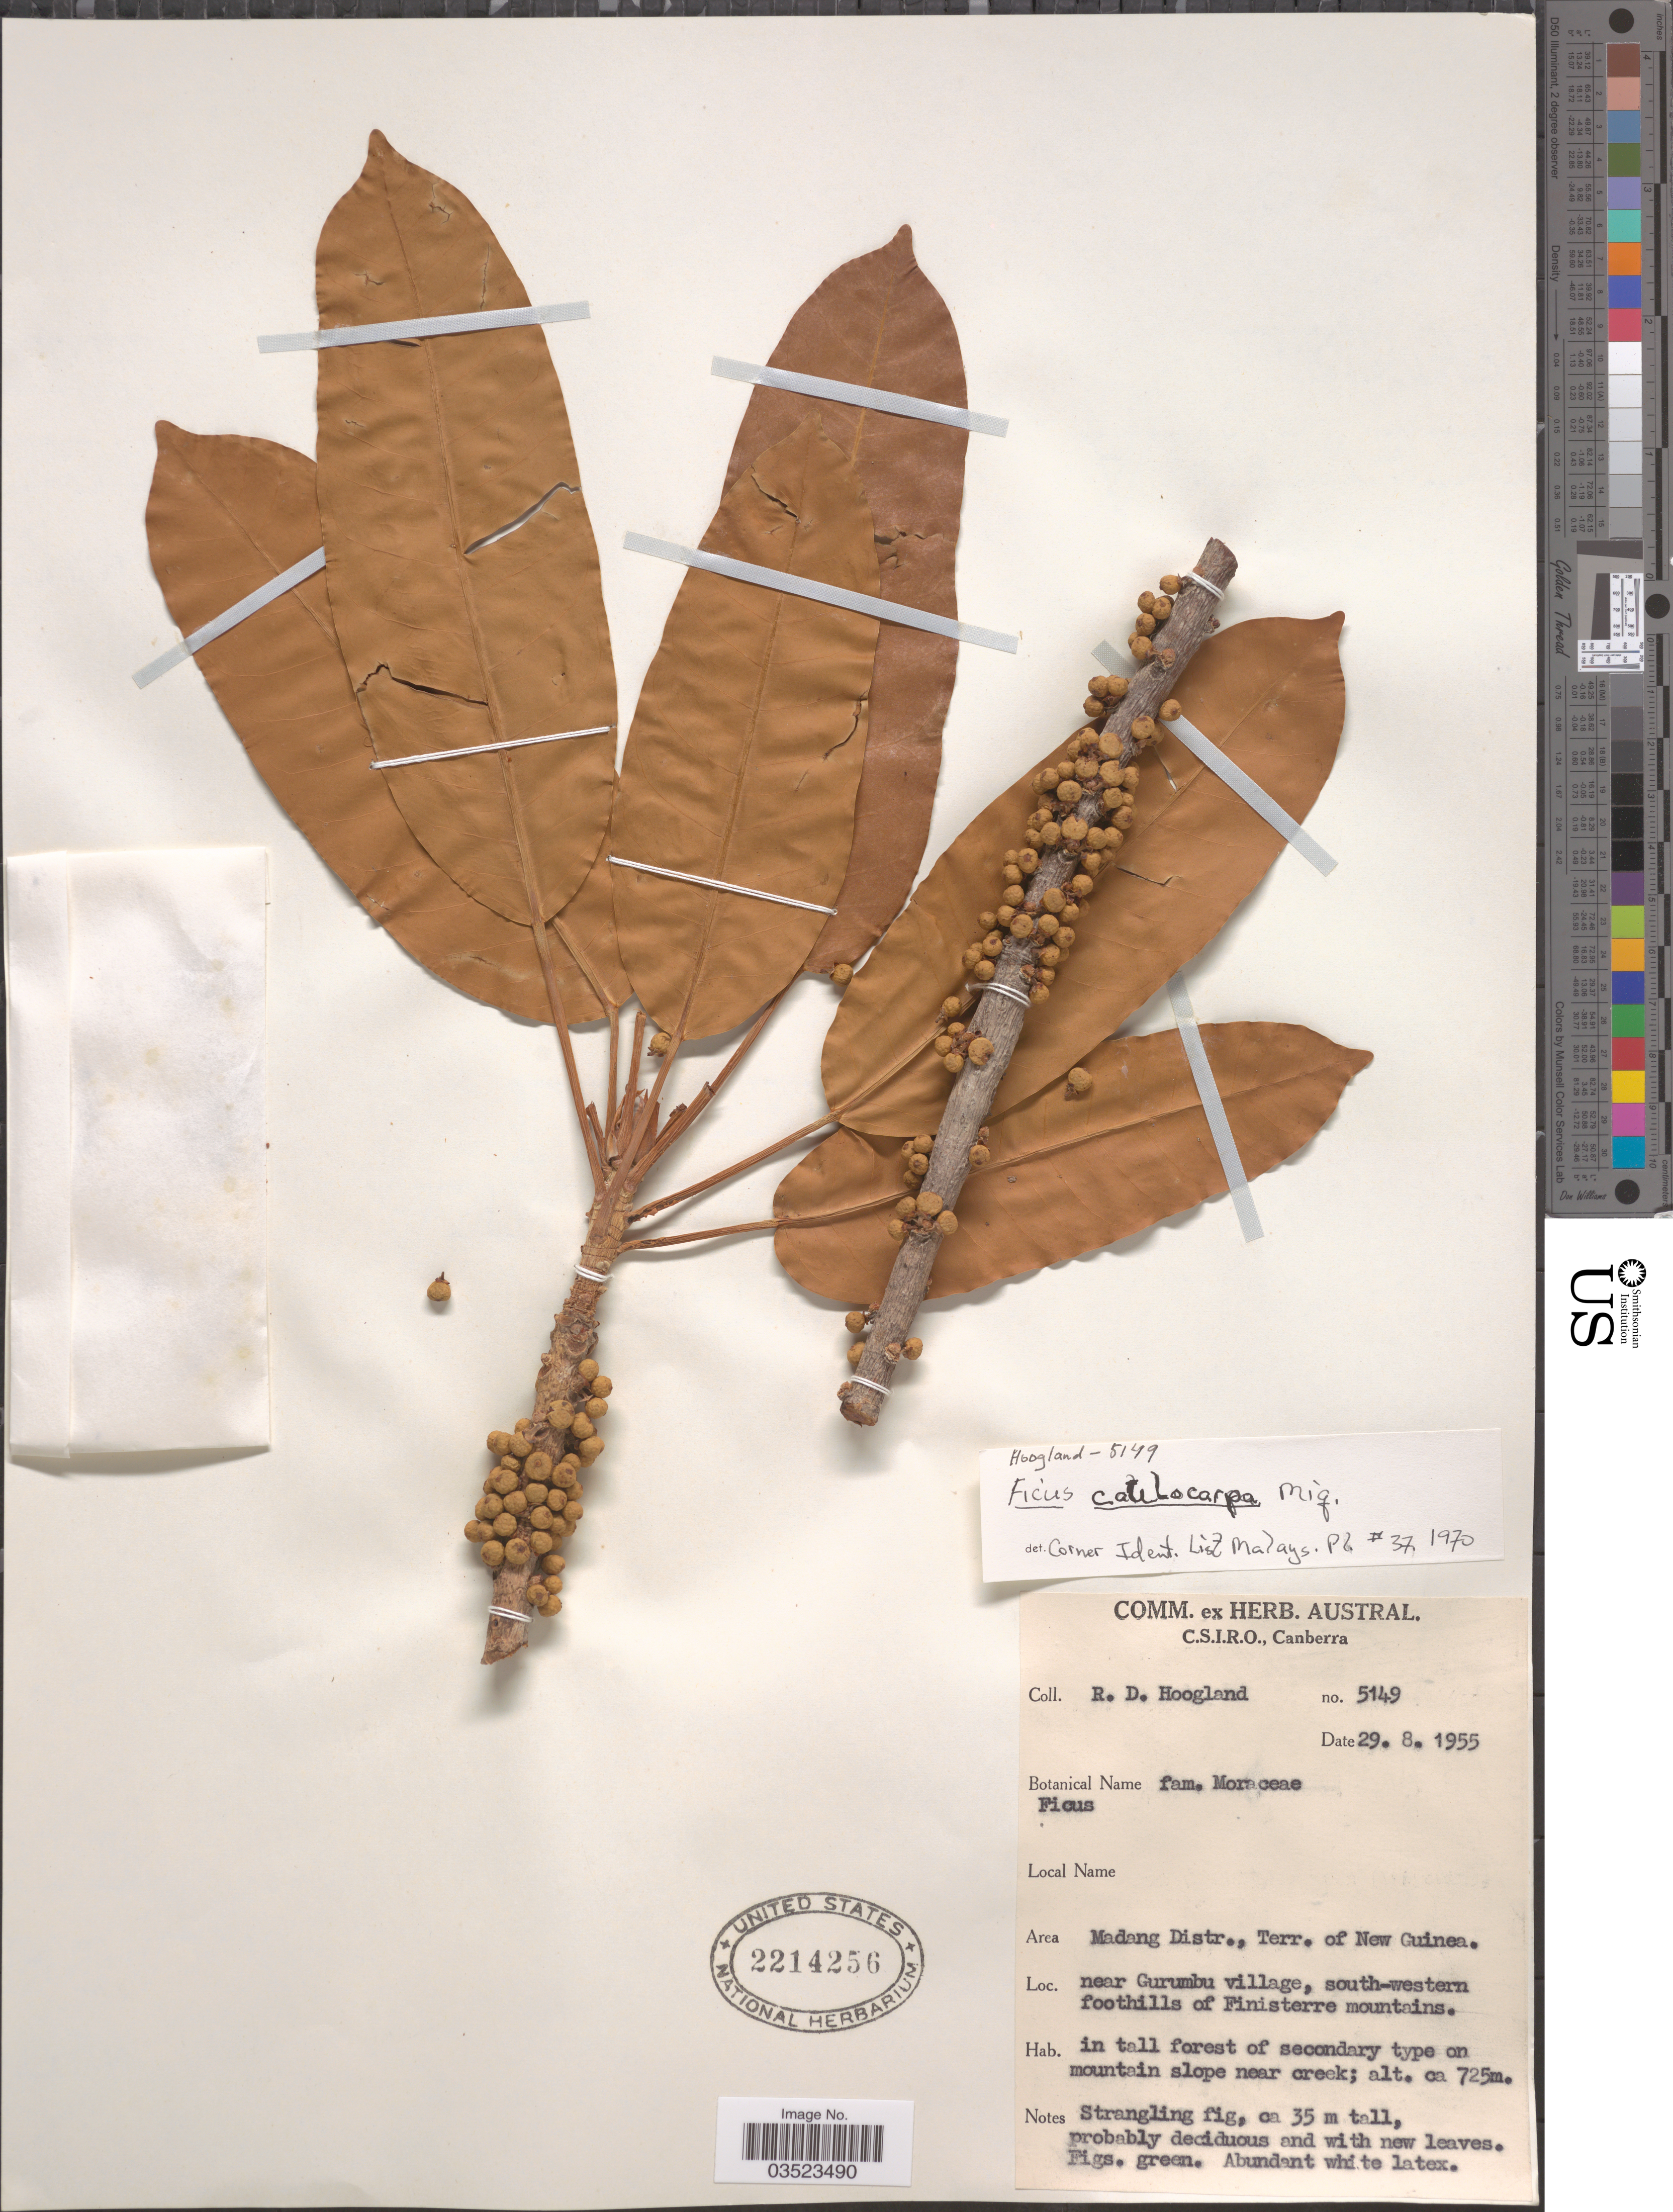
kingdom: Plantae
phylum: Tracheophyta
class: Magnoliopsida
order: Rosales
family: Moraceae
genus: Ficus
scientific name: Ficus caulocarpa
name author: (Miq.) Miq.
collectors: R. D. Hoogland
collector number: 5149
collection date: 1955-08-29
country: Papua New Guinea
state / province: Madang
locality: Madang Distr., Terr. of New Guinea. Near Gurumbu village, south-western foothills of Finisterre mountains.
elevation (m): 725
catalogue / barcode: US 2214256